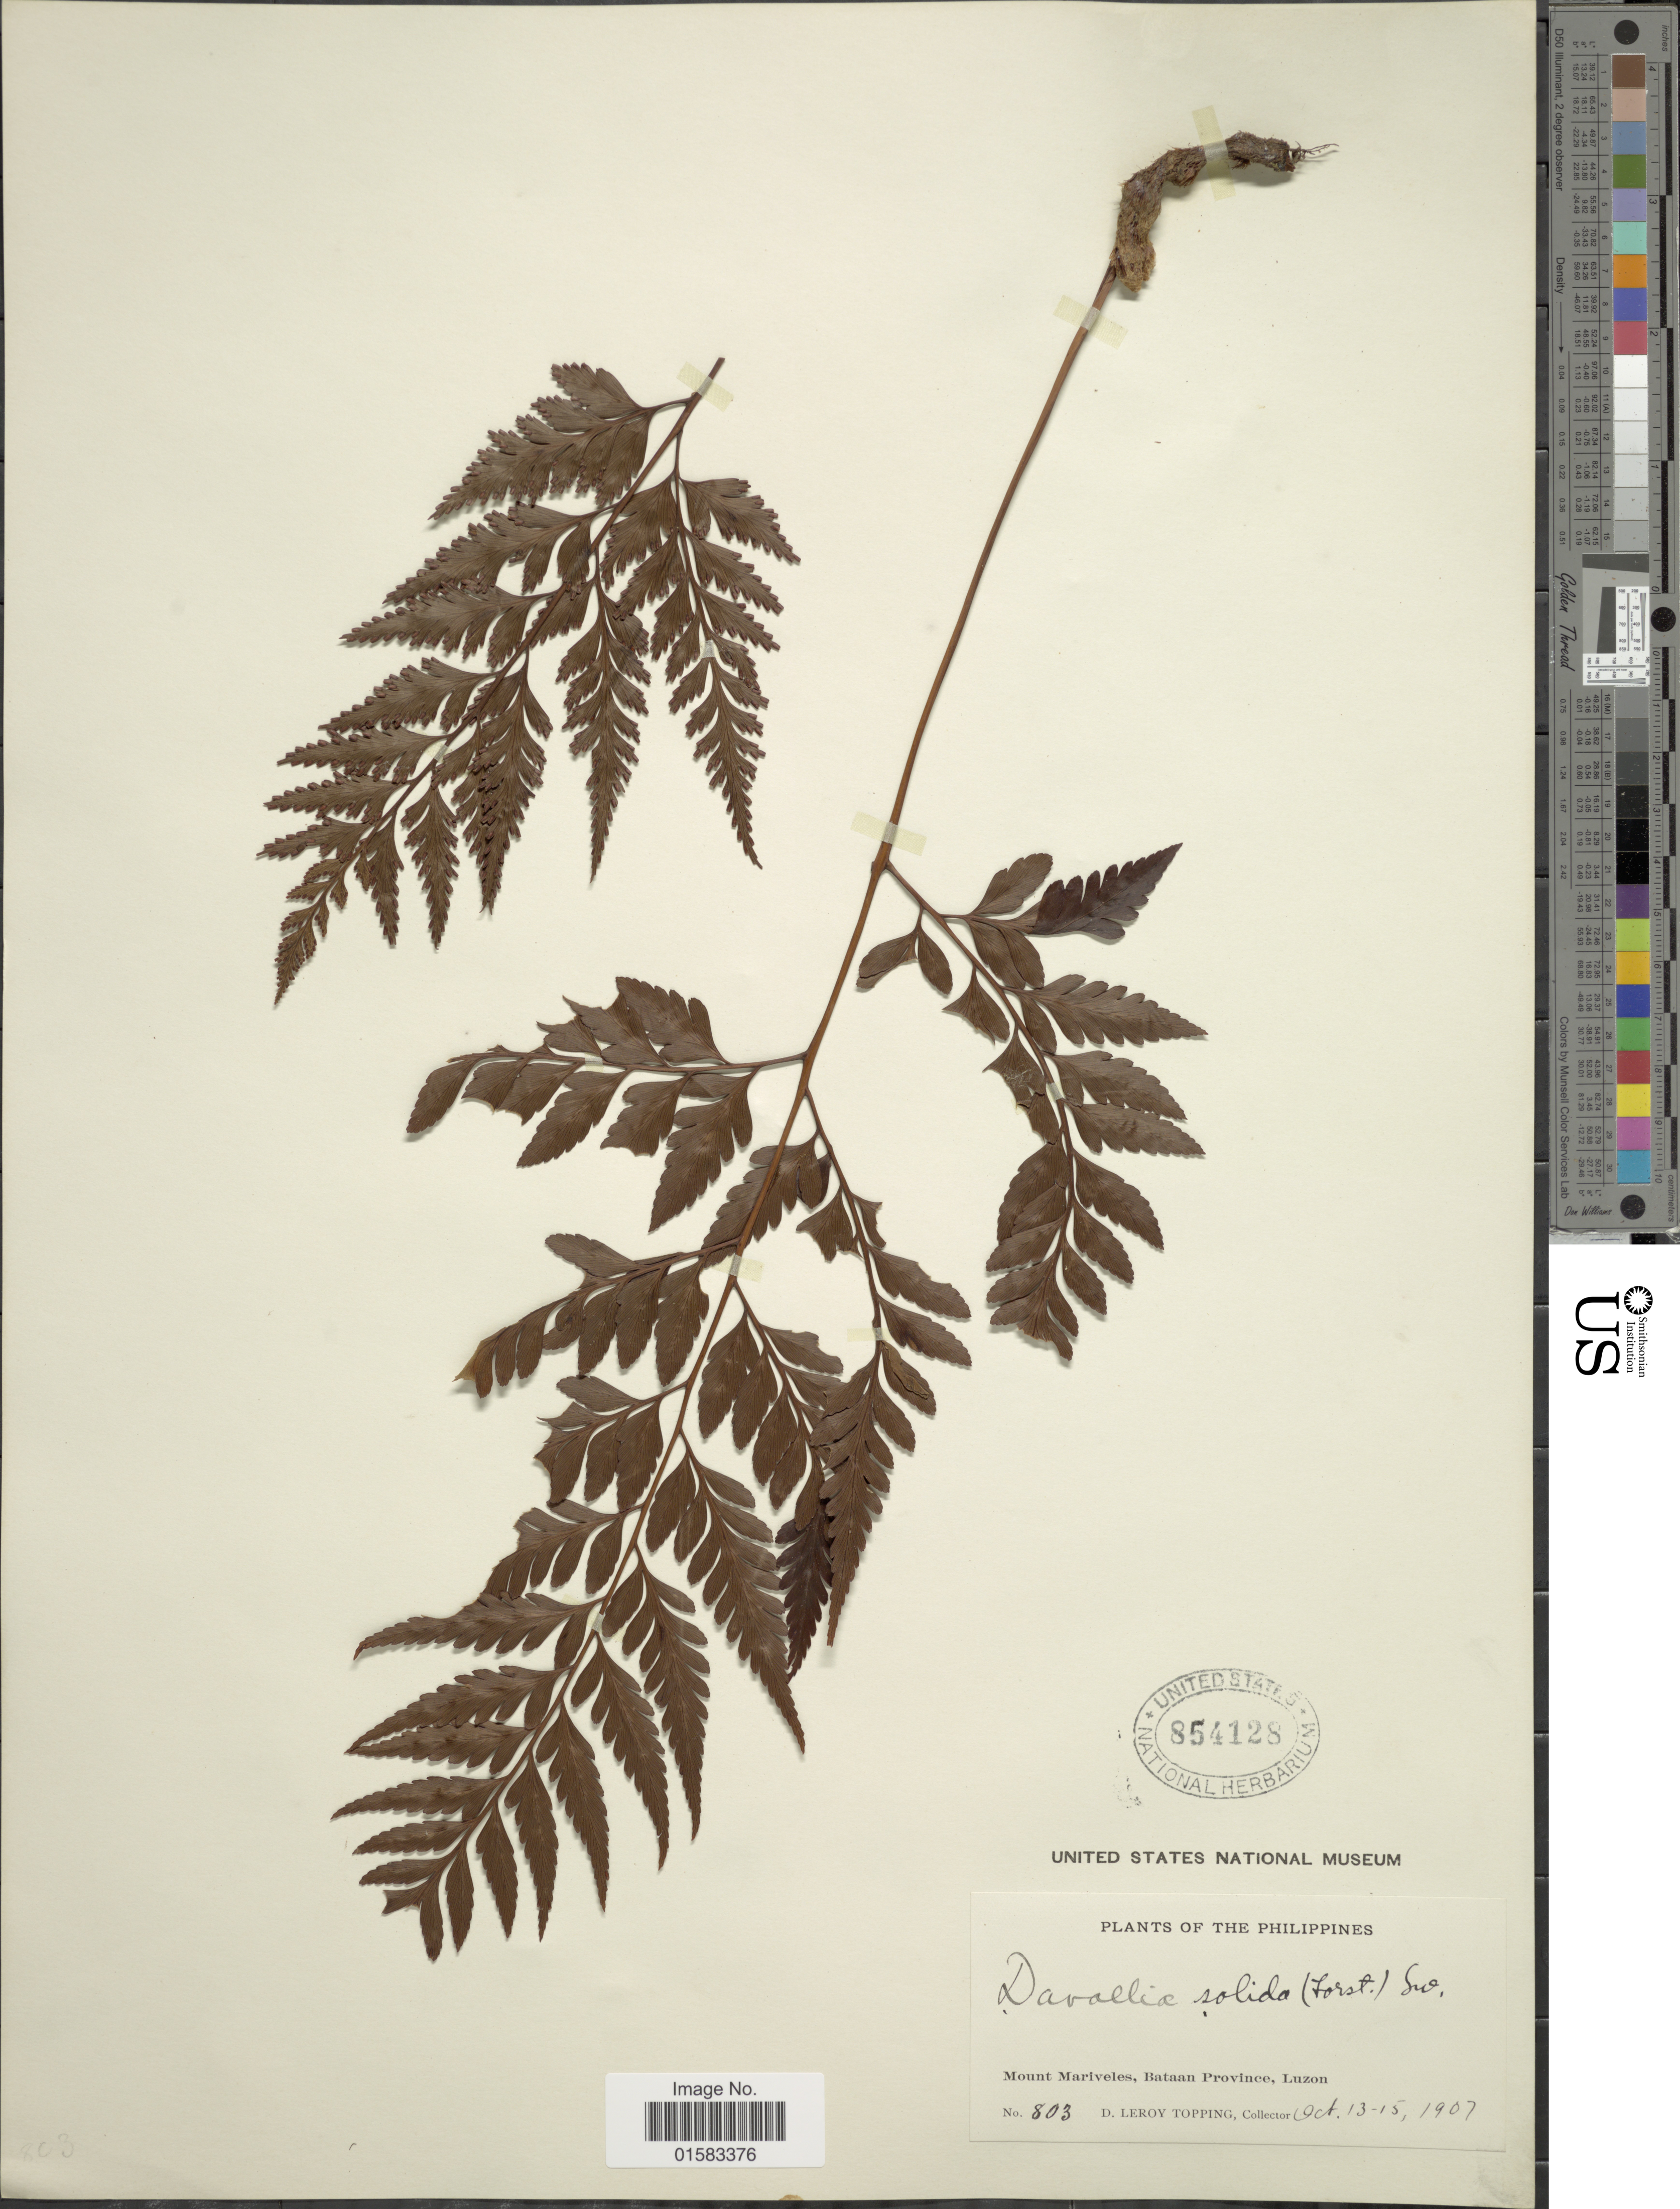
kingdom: Plantae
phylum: Tracheophyta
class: Polypodiopsida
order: Polypodiales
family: Davalliaceae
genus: Davallia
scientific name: Davallia solida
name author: (G. Forst.) Sw.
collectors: D. L. Topping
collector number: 803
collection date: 1907-10-13/1907-10-15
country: Philippines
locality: Mount Mariveles, Bataan Province, Luzon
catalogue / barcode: US 854128